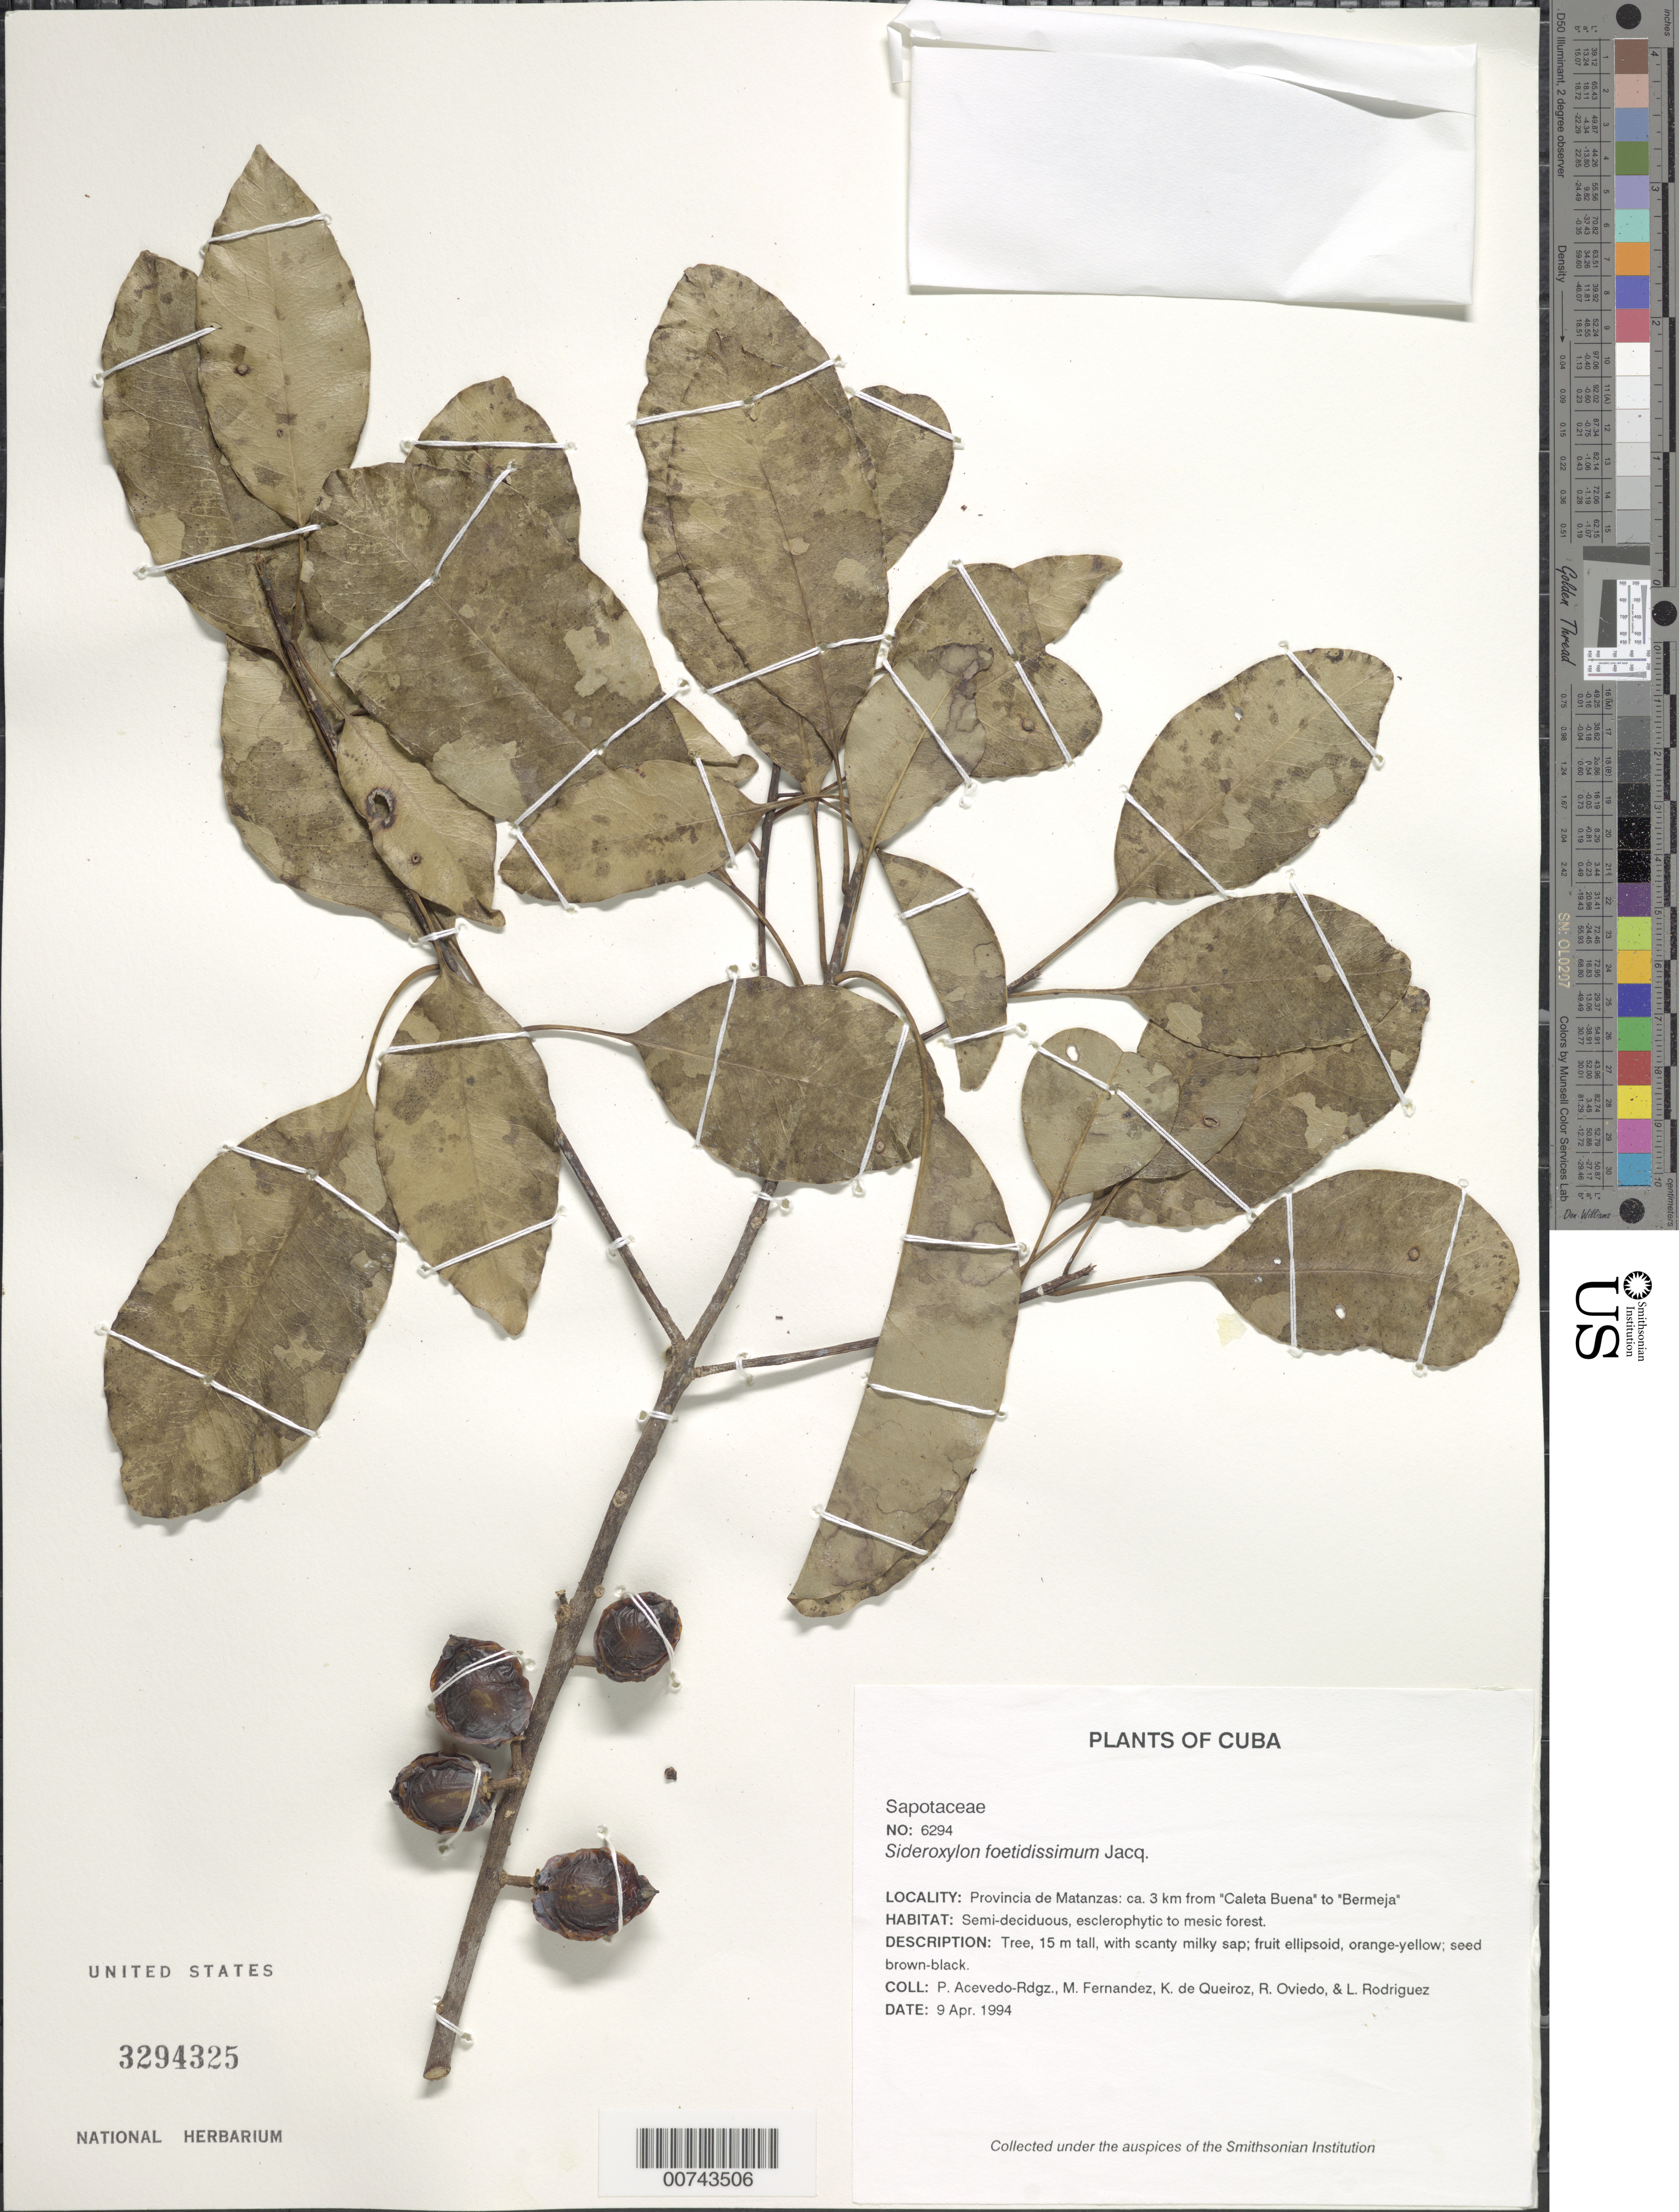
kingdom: Plantae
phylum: Tracheophyta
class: Magnoliopsida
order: Ericales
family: Sapotaceae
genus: Sideroxylon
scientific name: Sideroxylon foetidissimum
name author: Jacq.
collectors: P. Acevedo-Rodr., M. Fernández, K. De Queiroz, R. Oviedo & L. Rodriguez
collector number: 6294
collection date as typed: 09 Apr 1994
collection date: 1994-04-09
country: Cuba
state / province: Matanzas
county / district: Municipio de Ciénaga de Zapata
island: Cuba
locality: ca 3 km from "Caleta Buena" to "Bermejas"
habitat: Semi-deciduous, esclerophytic to mesic forest.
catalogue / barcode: US 3294325